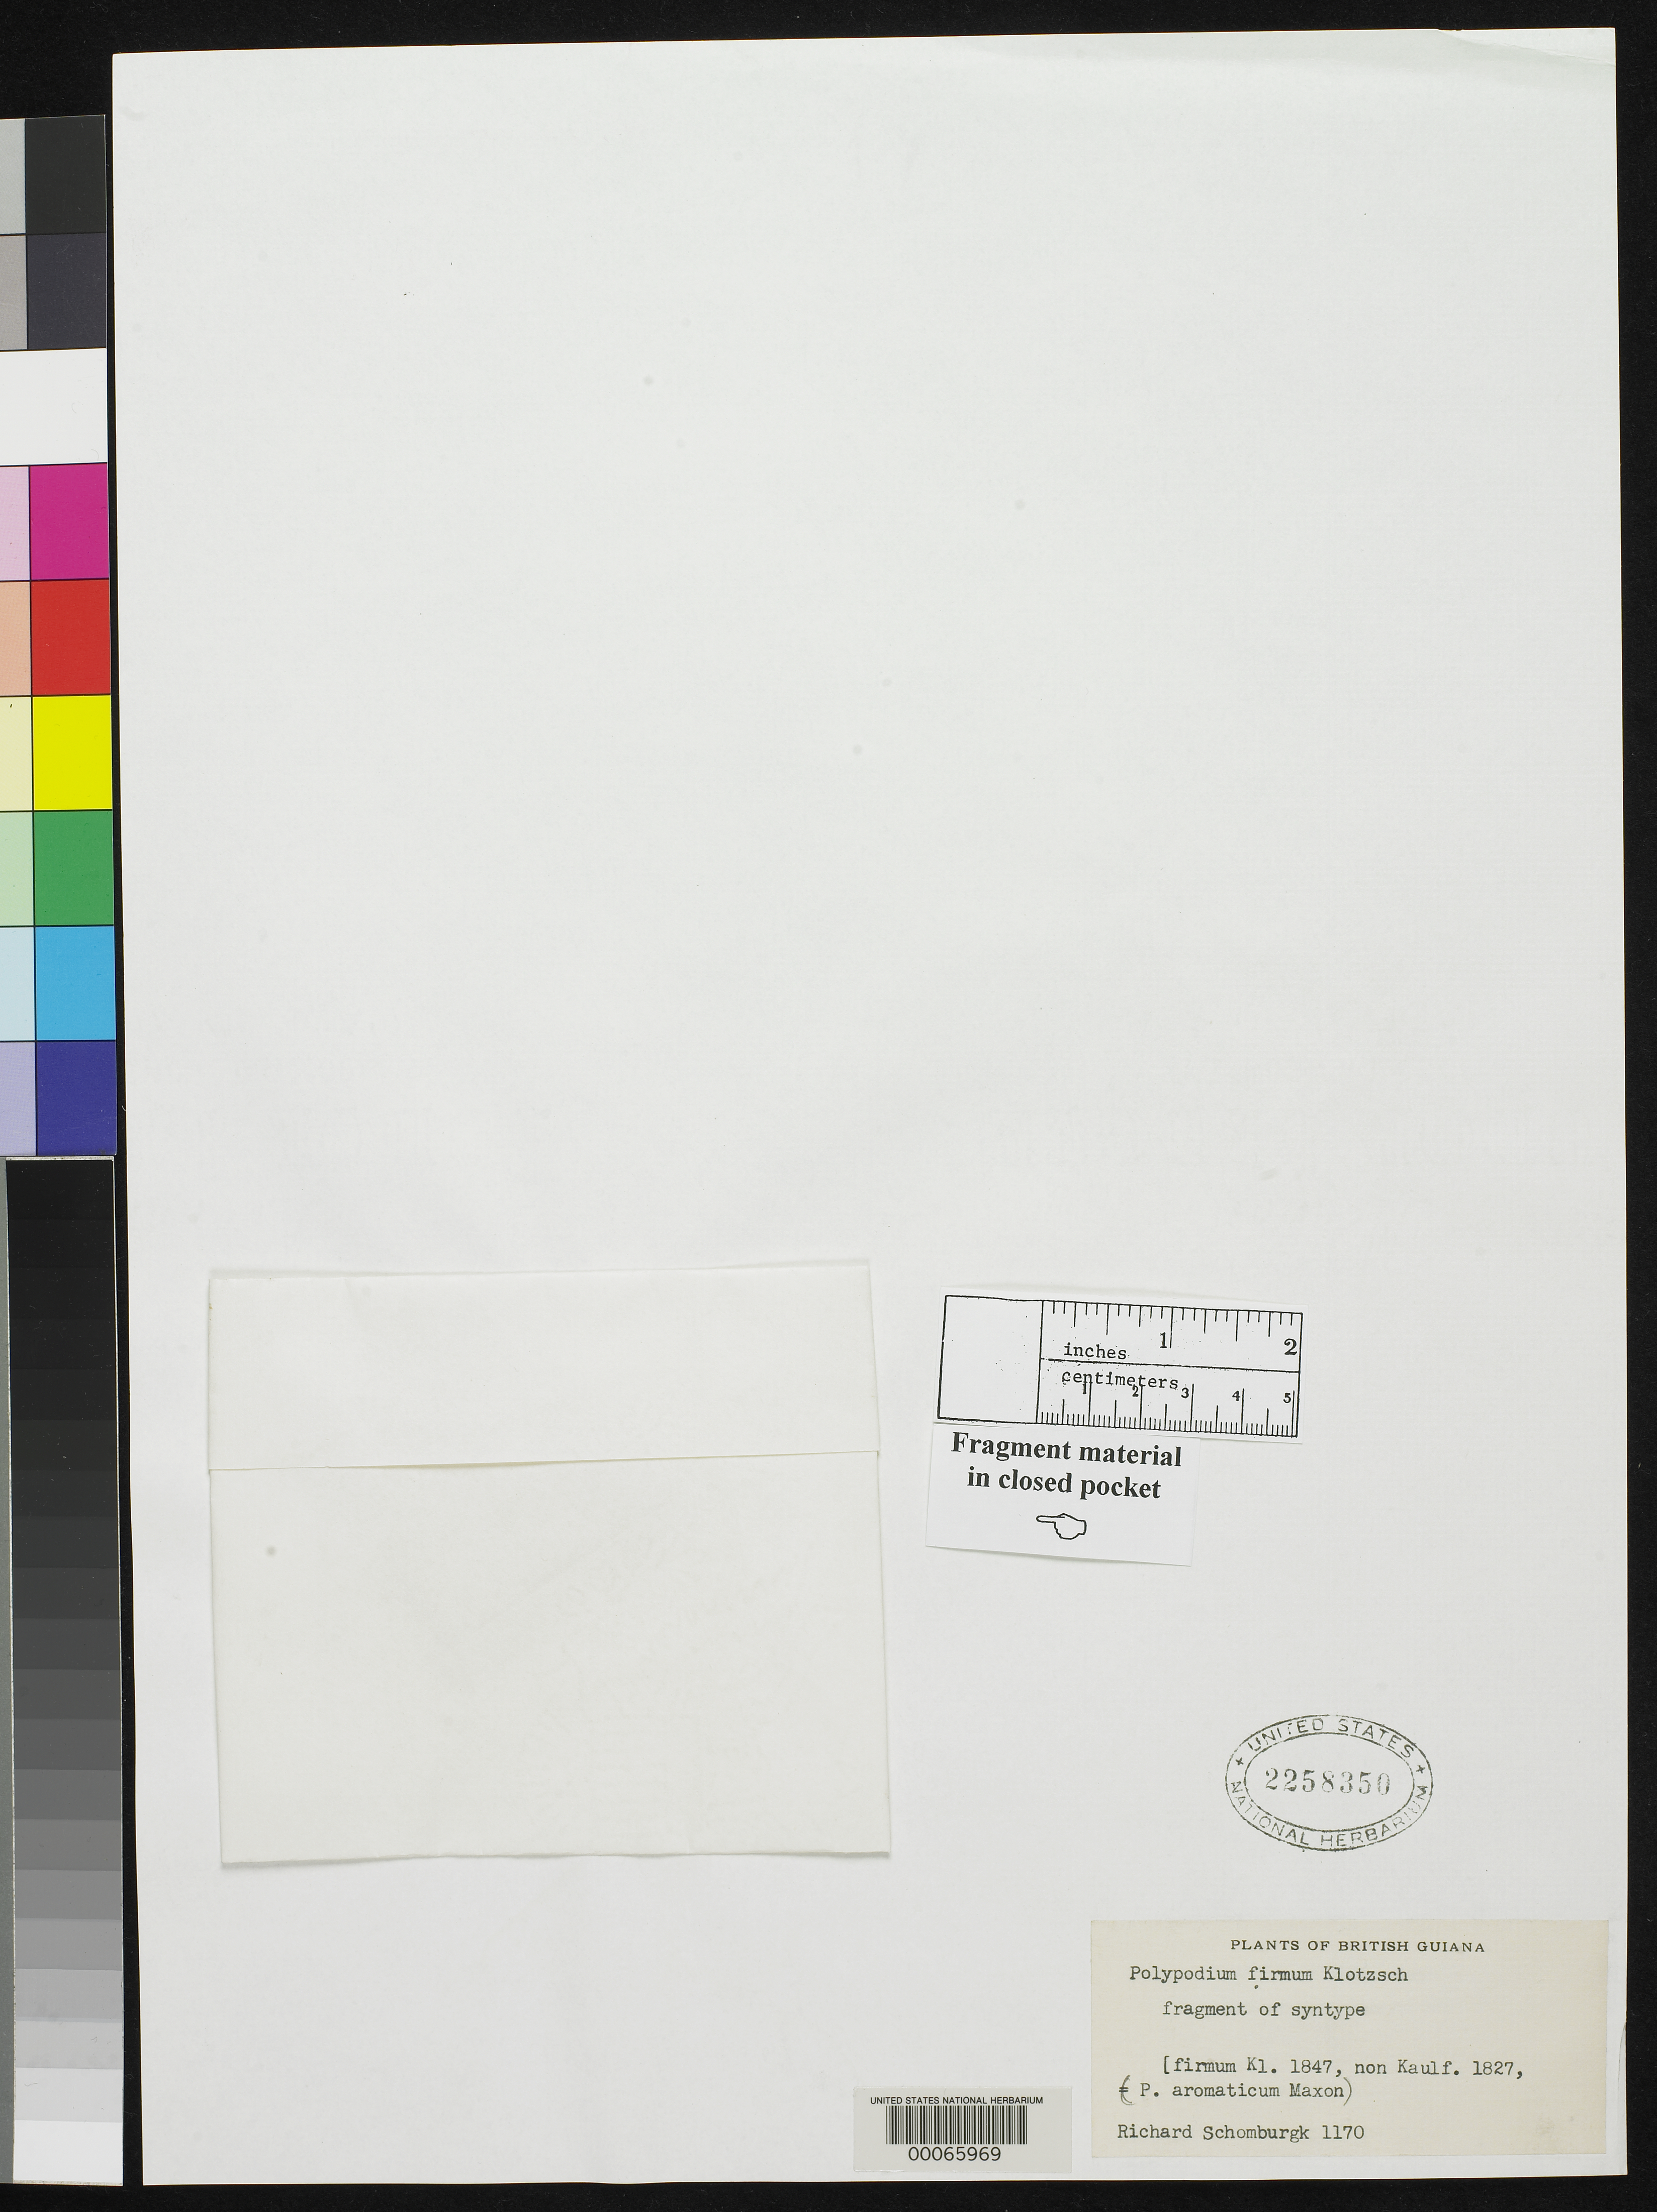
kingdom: Plantae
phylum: Tracheophyta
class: Polypodiopsida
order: Polypodiales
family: Polypodiaceae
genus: Polypodium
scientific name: Polypodium firmum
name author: Klotzsch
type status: Syntype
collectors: R. H. Schomburgk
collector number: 1170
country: Guyana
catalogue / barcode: US 2258350